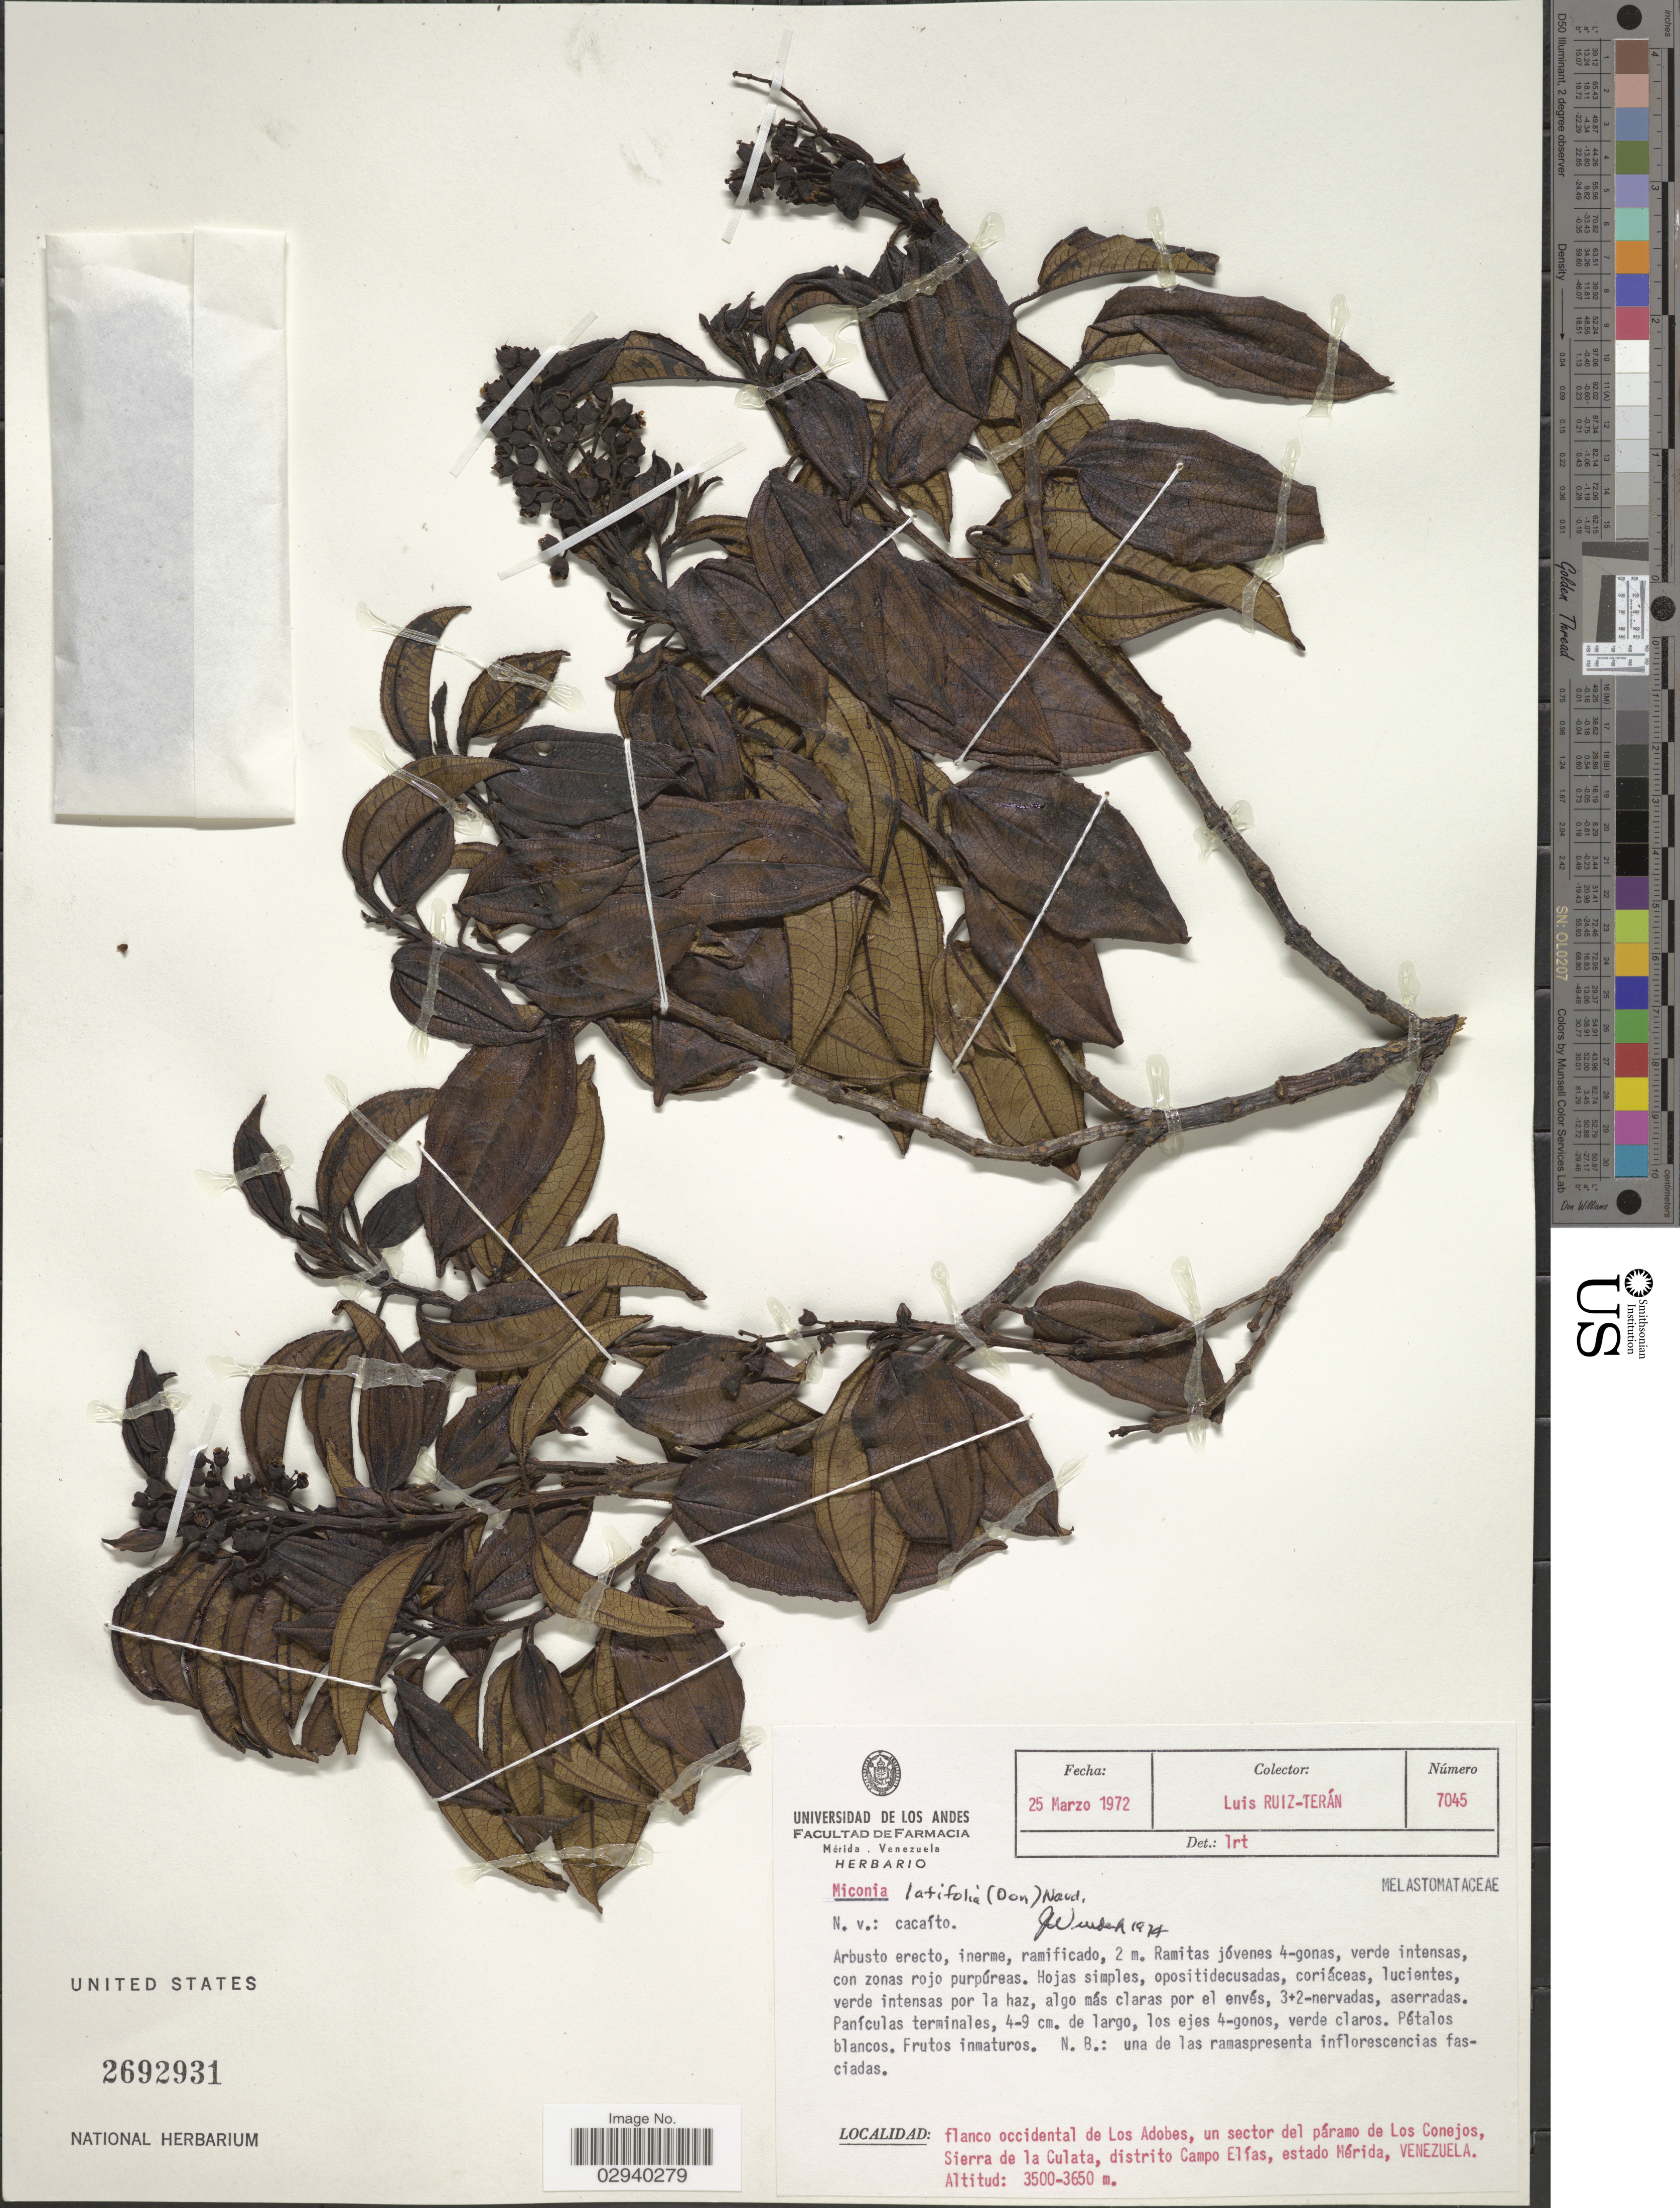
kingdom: Plantae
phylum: Tracheophyta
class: Magnoliopsida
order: Myrtales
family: Melastomataceae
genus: Miconia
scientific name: Miconia latifolia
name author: (D. Don) Naudin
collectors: L. E. Ruíz-Terán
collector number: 7045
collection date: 1972-03-25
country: Venezuela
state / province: Mérida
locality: Flanco occidental de Los Adobes, un sector del páramo de Los Conejos, Sierra de la Culata, distrito Campo Elías.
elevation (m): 3500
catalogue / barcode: US 2692931